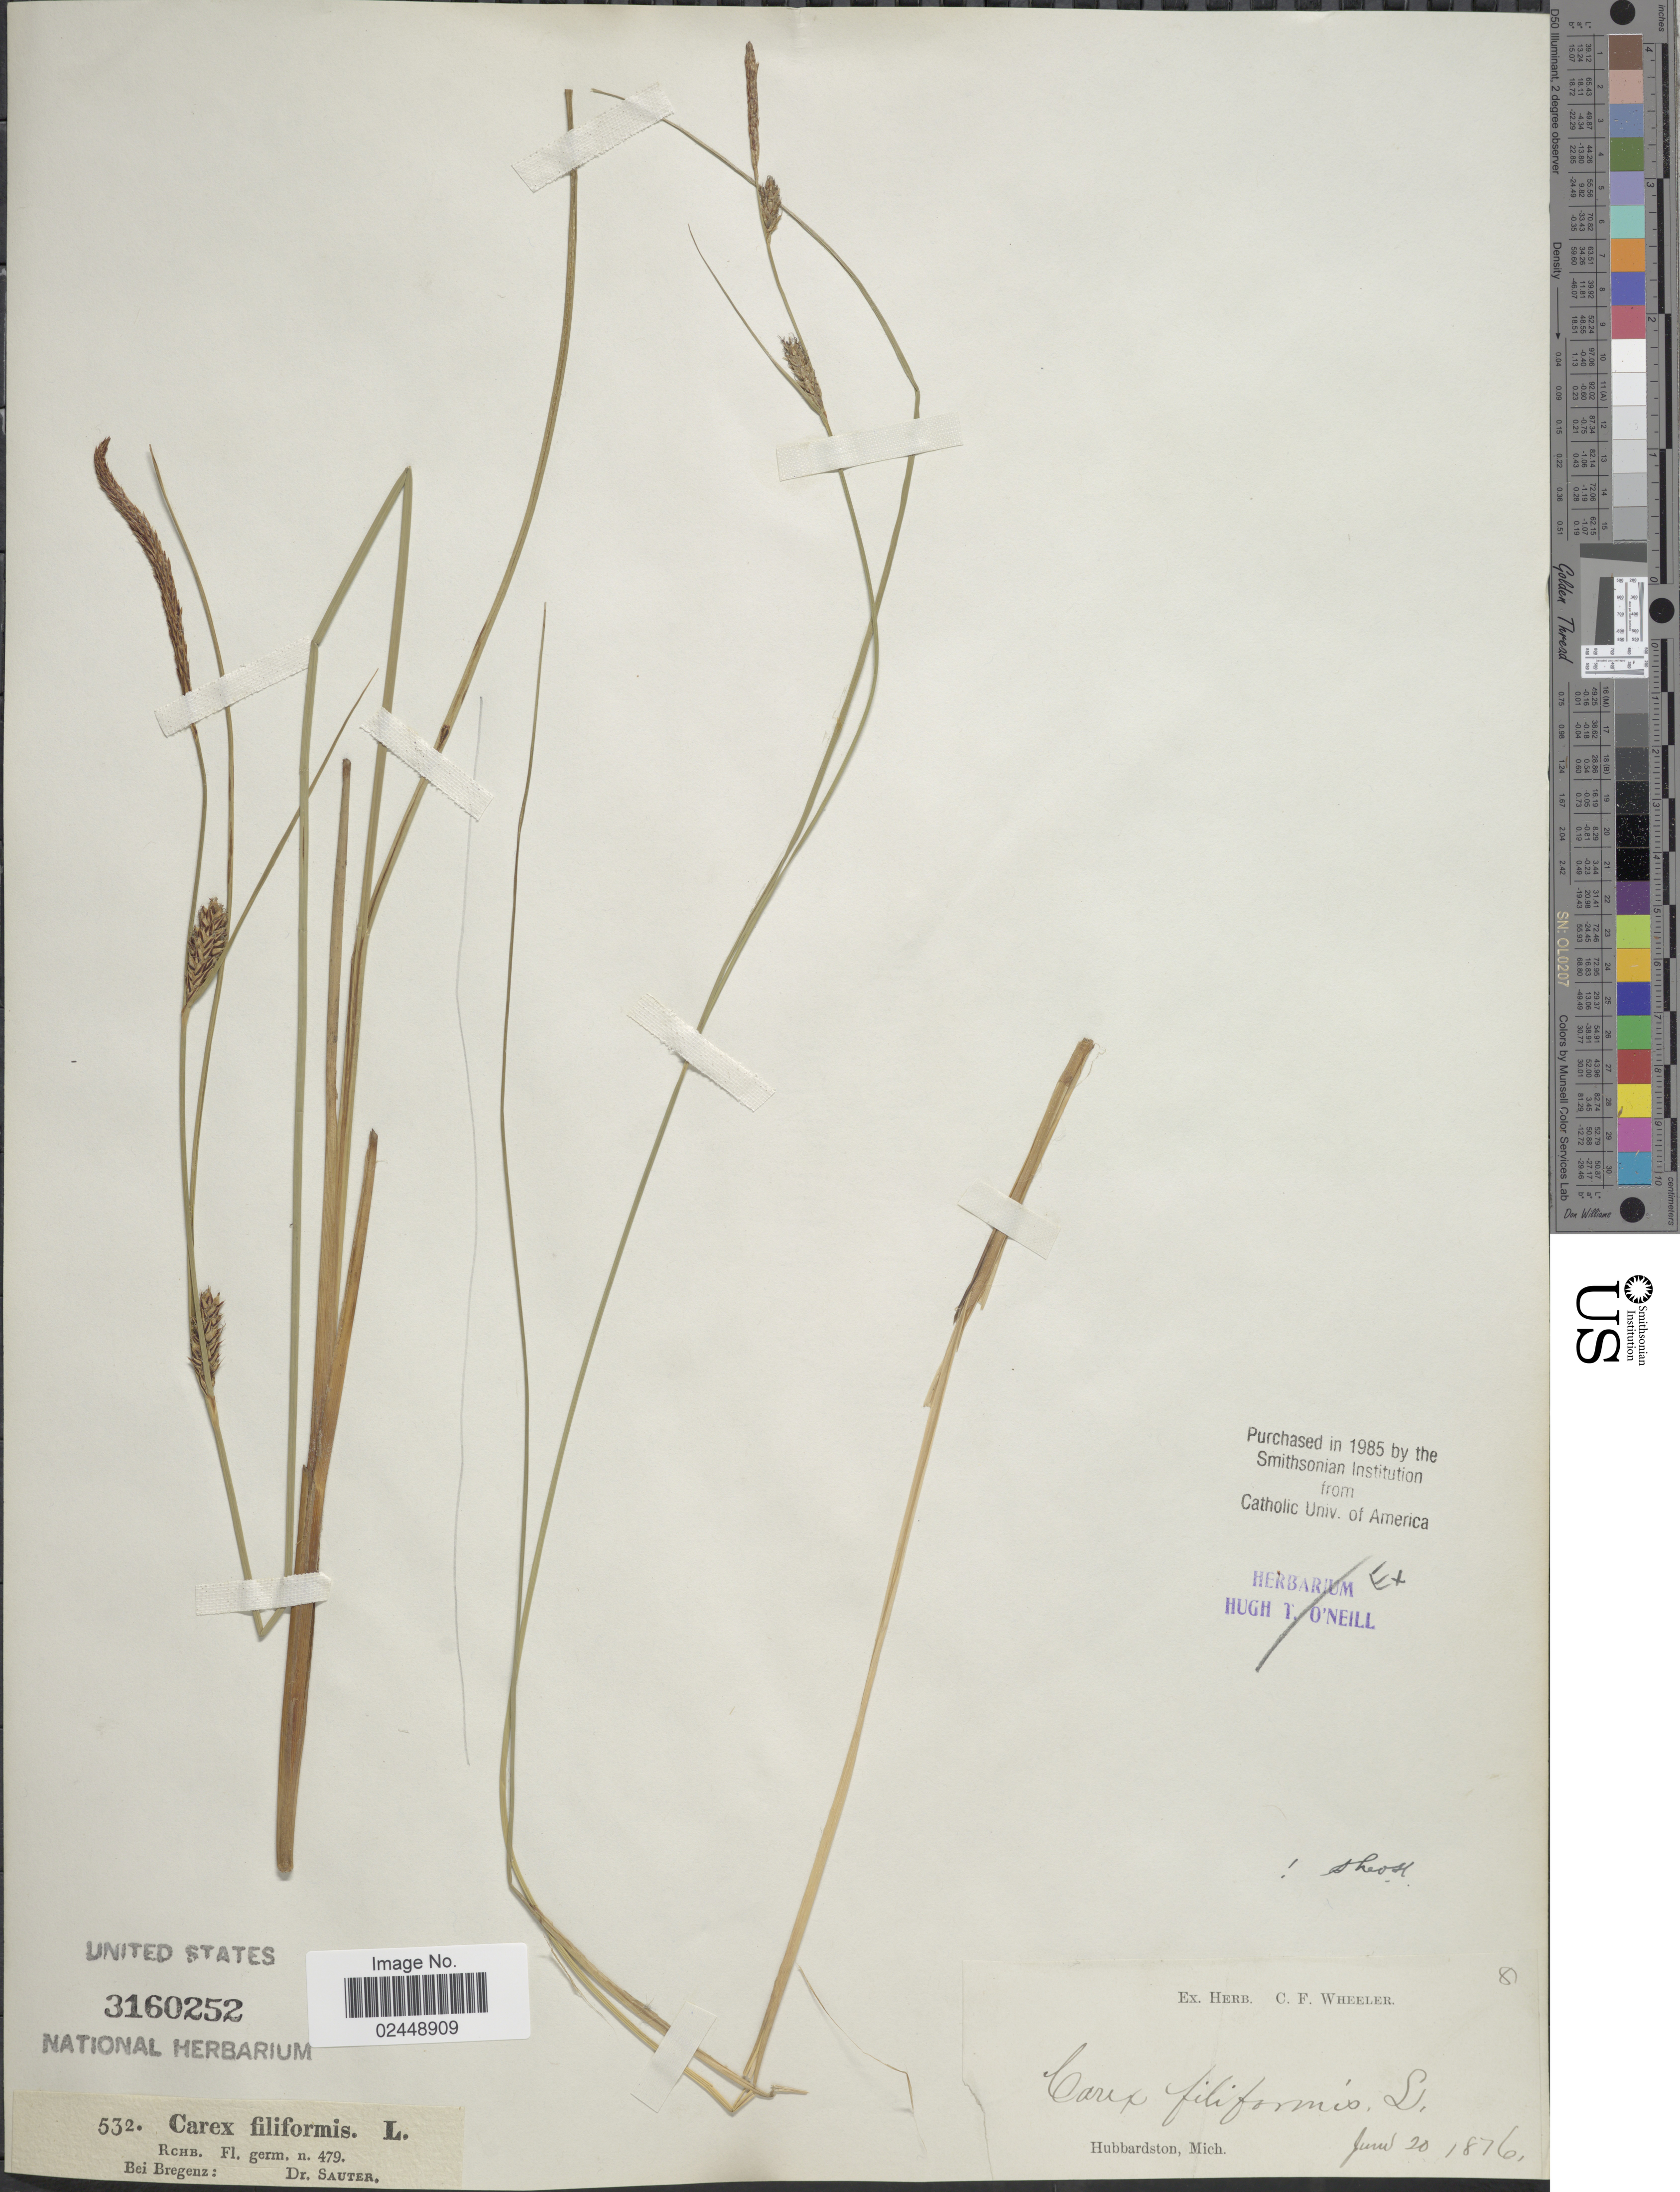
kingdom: Plantae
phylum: Tracheophyta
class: Liliopsida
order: Poales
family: Cyperaceae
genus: Carex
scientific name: Carex lasiocarpa var. lasiocarpa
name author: Ehrh.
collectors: -. Sauter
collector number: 532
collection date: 1876-06-20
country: Austria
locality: Bei Bregenz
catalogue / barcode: US 3160252